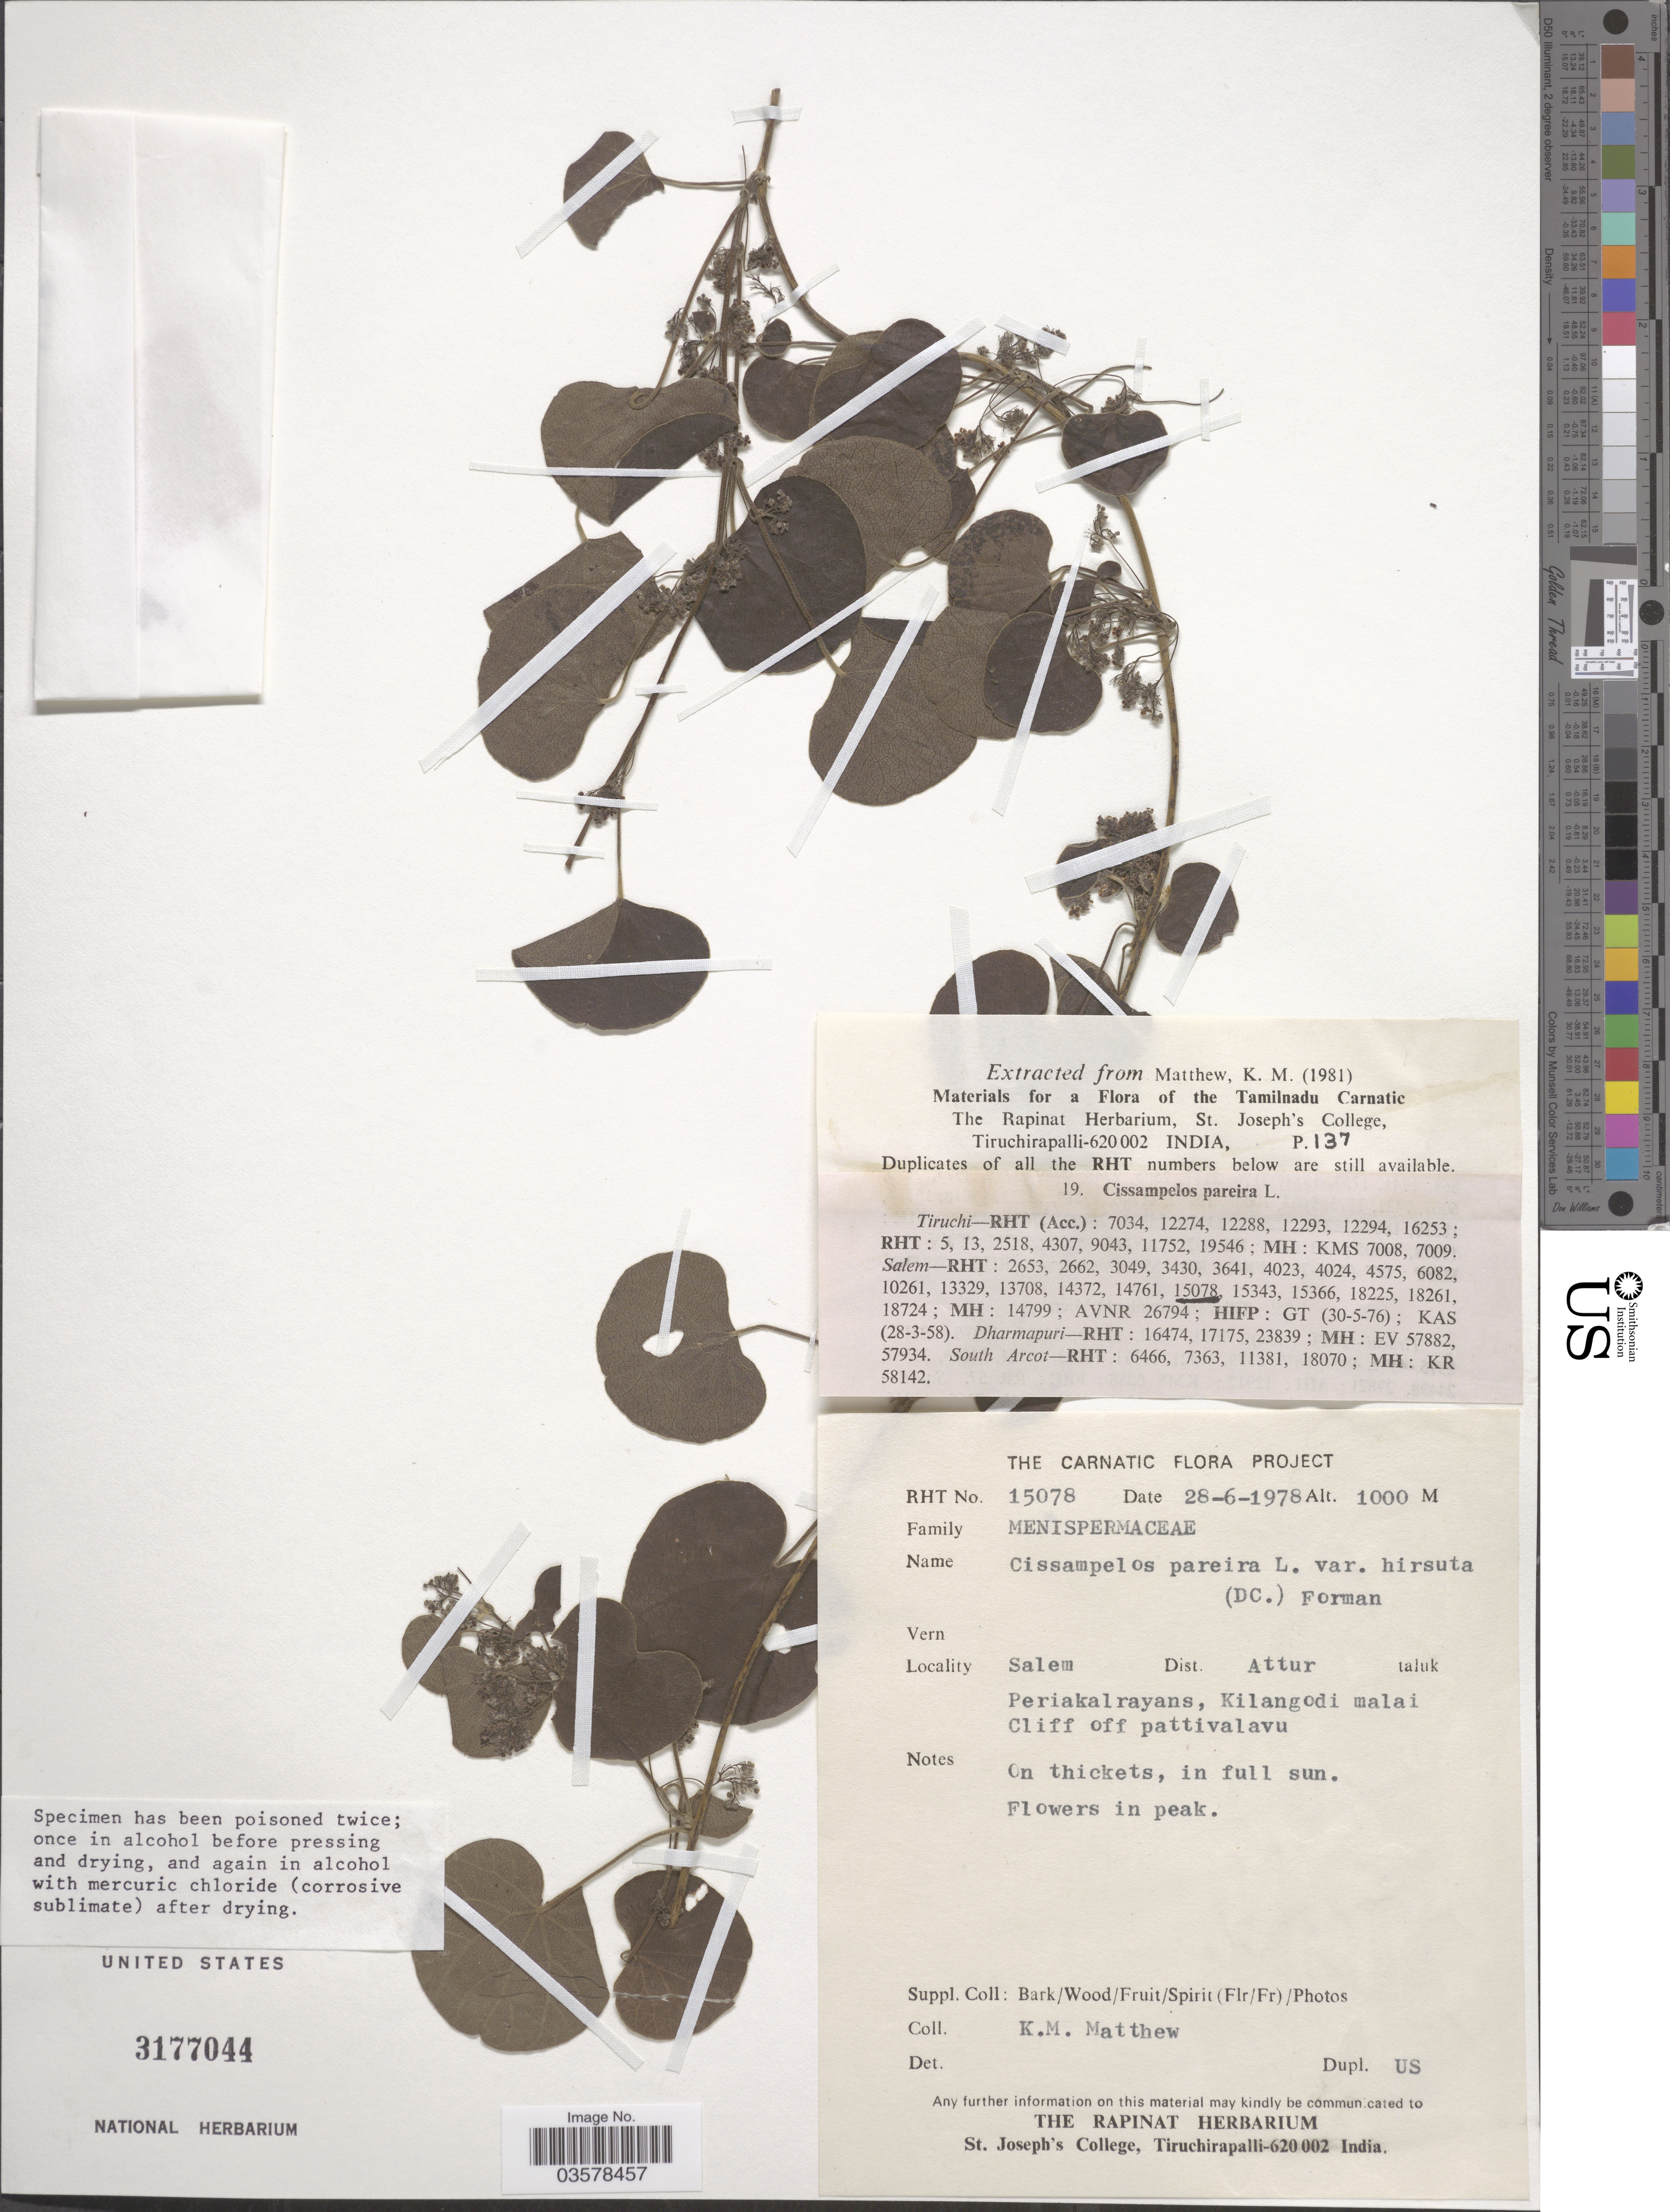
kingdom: Plantae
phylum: Tracheophyta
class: Magnoliopsida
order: Ranunculales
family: Menispermaceae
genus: Cissampelos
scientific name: Cissampelos pareira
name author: L.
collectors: K. M. Matthew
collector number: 15078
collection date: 1978-06-28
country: India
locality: Salem. Dist. Attur taluk. Periakalrayans, Kilangodi malai. Cliff off pattivalavu.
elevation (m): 1000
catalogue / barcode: US 3177044